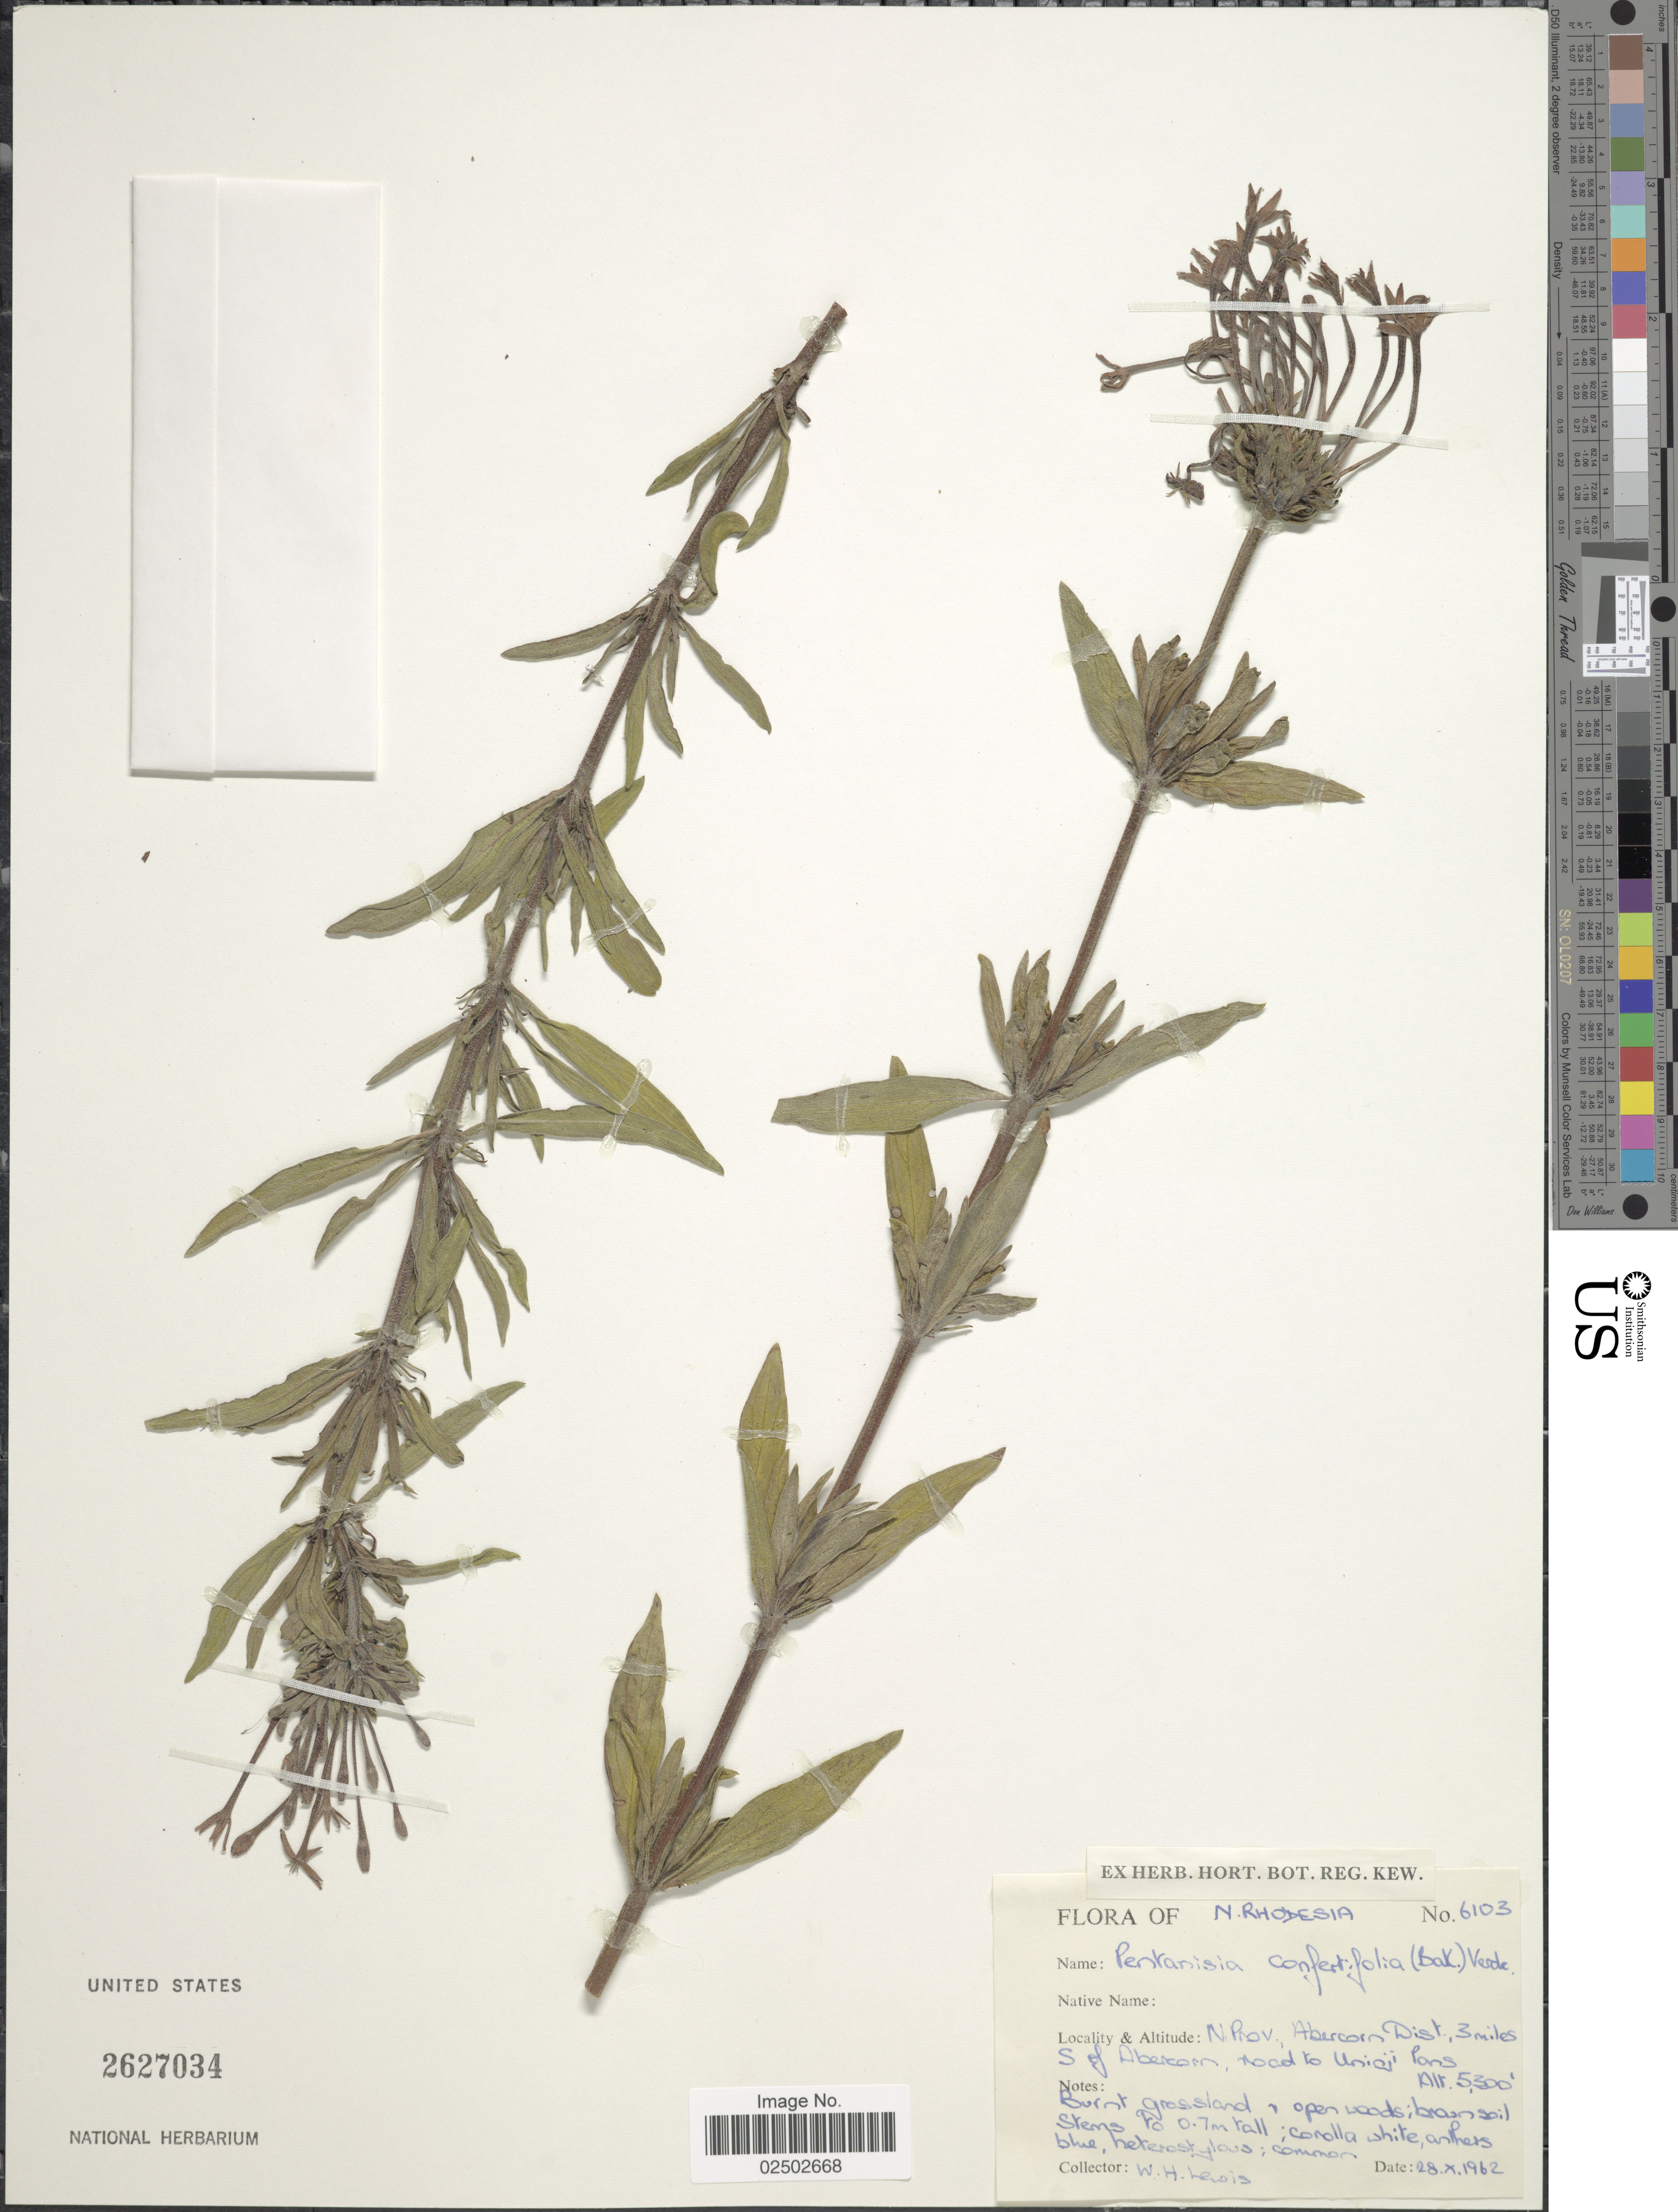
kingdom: Plantae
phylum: Tracheophyta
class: Magnoliopsida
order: Gentianales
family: Rubiaceae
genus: Pentanisia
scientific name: Pentanisia confertifolia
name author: (Baker) Verdc.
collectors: W. H. Lewis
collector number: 6103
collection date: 1962-10-28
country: Zambia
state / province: Northern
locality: N. Rhodesia. N. Prov. Abercorn Dist., 3 miles S of Abercorn, road to Uningi Pans.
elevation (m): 1615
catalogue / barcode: US 2627034